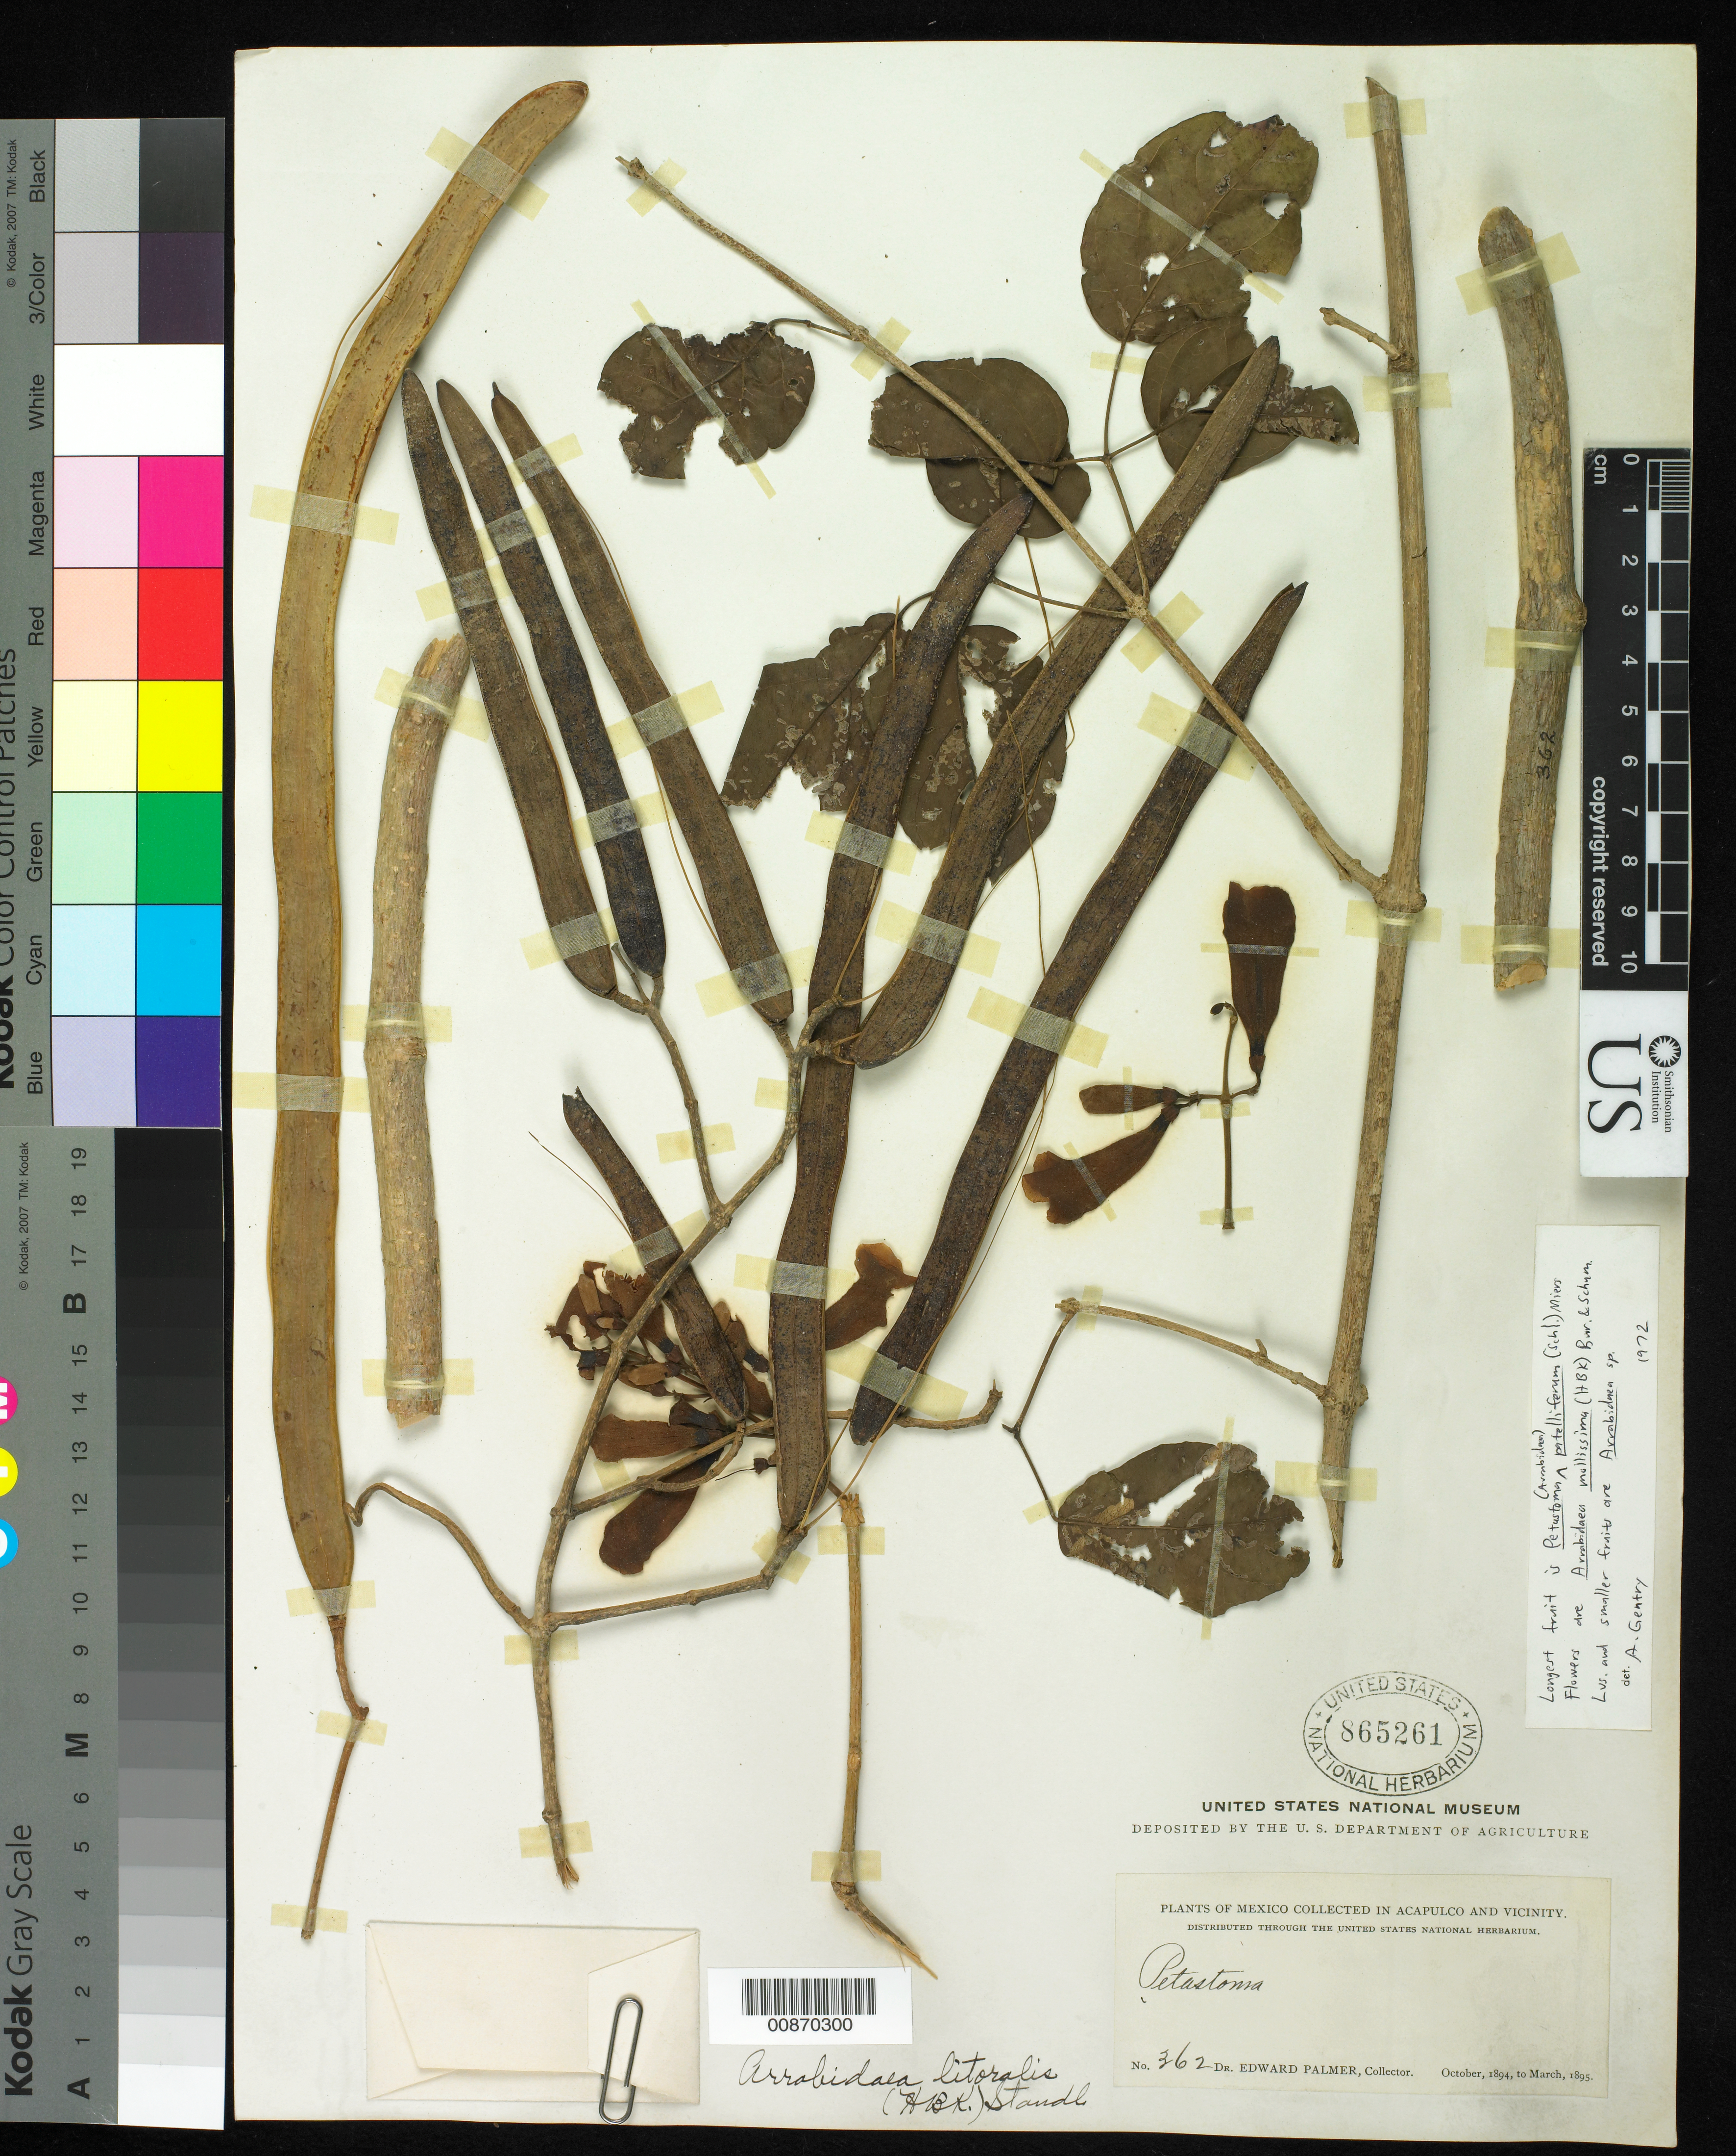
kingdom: Plantae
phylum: Tracheophyta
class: Magnoliopsida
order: Lamiales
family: Bignoniaceae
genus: Fridericia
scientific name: Fridericia mollissima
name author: (Kunth) L.G. Lohmann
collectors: E. Palmer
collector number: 362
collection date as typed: Oct 1894 to -- Mar 1895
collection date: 1894-10/1895-03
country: Mexico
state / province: Guerrero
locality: Acapulco, Guerrero and vicinity.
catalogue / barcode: US 865261